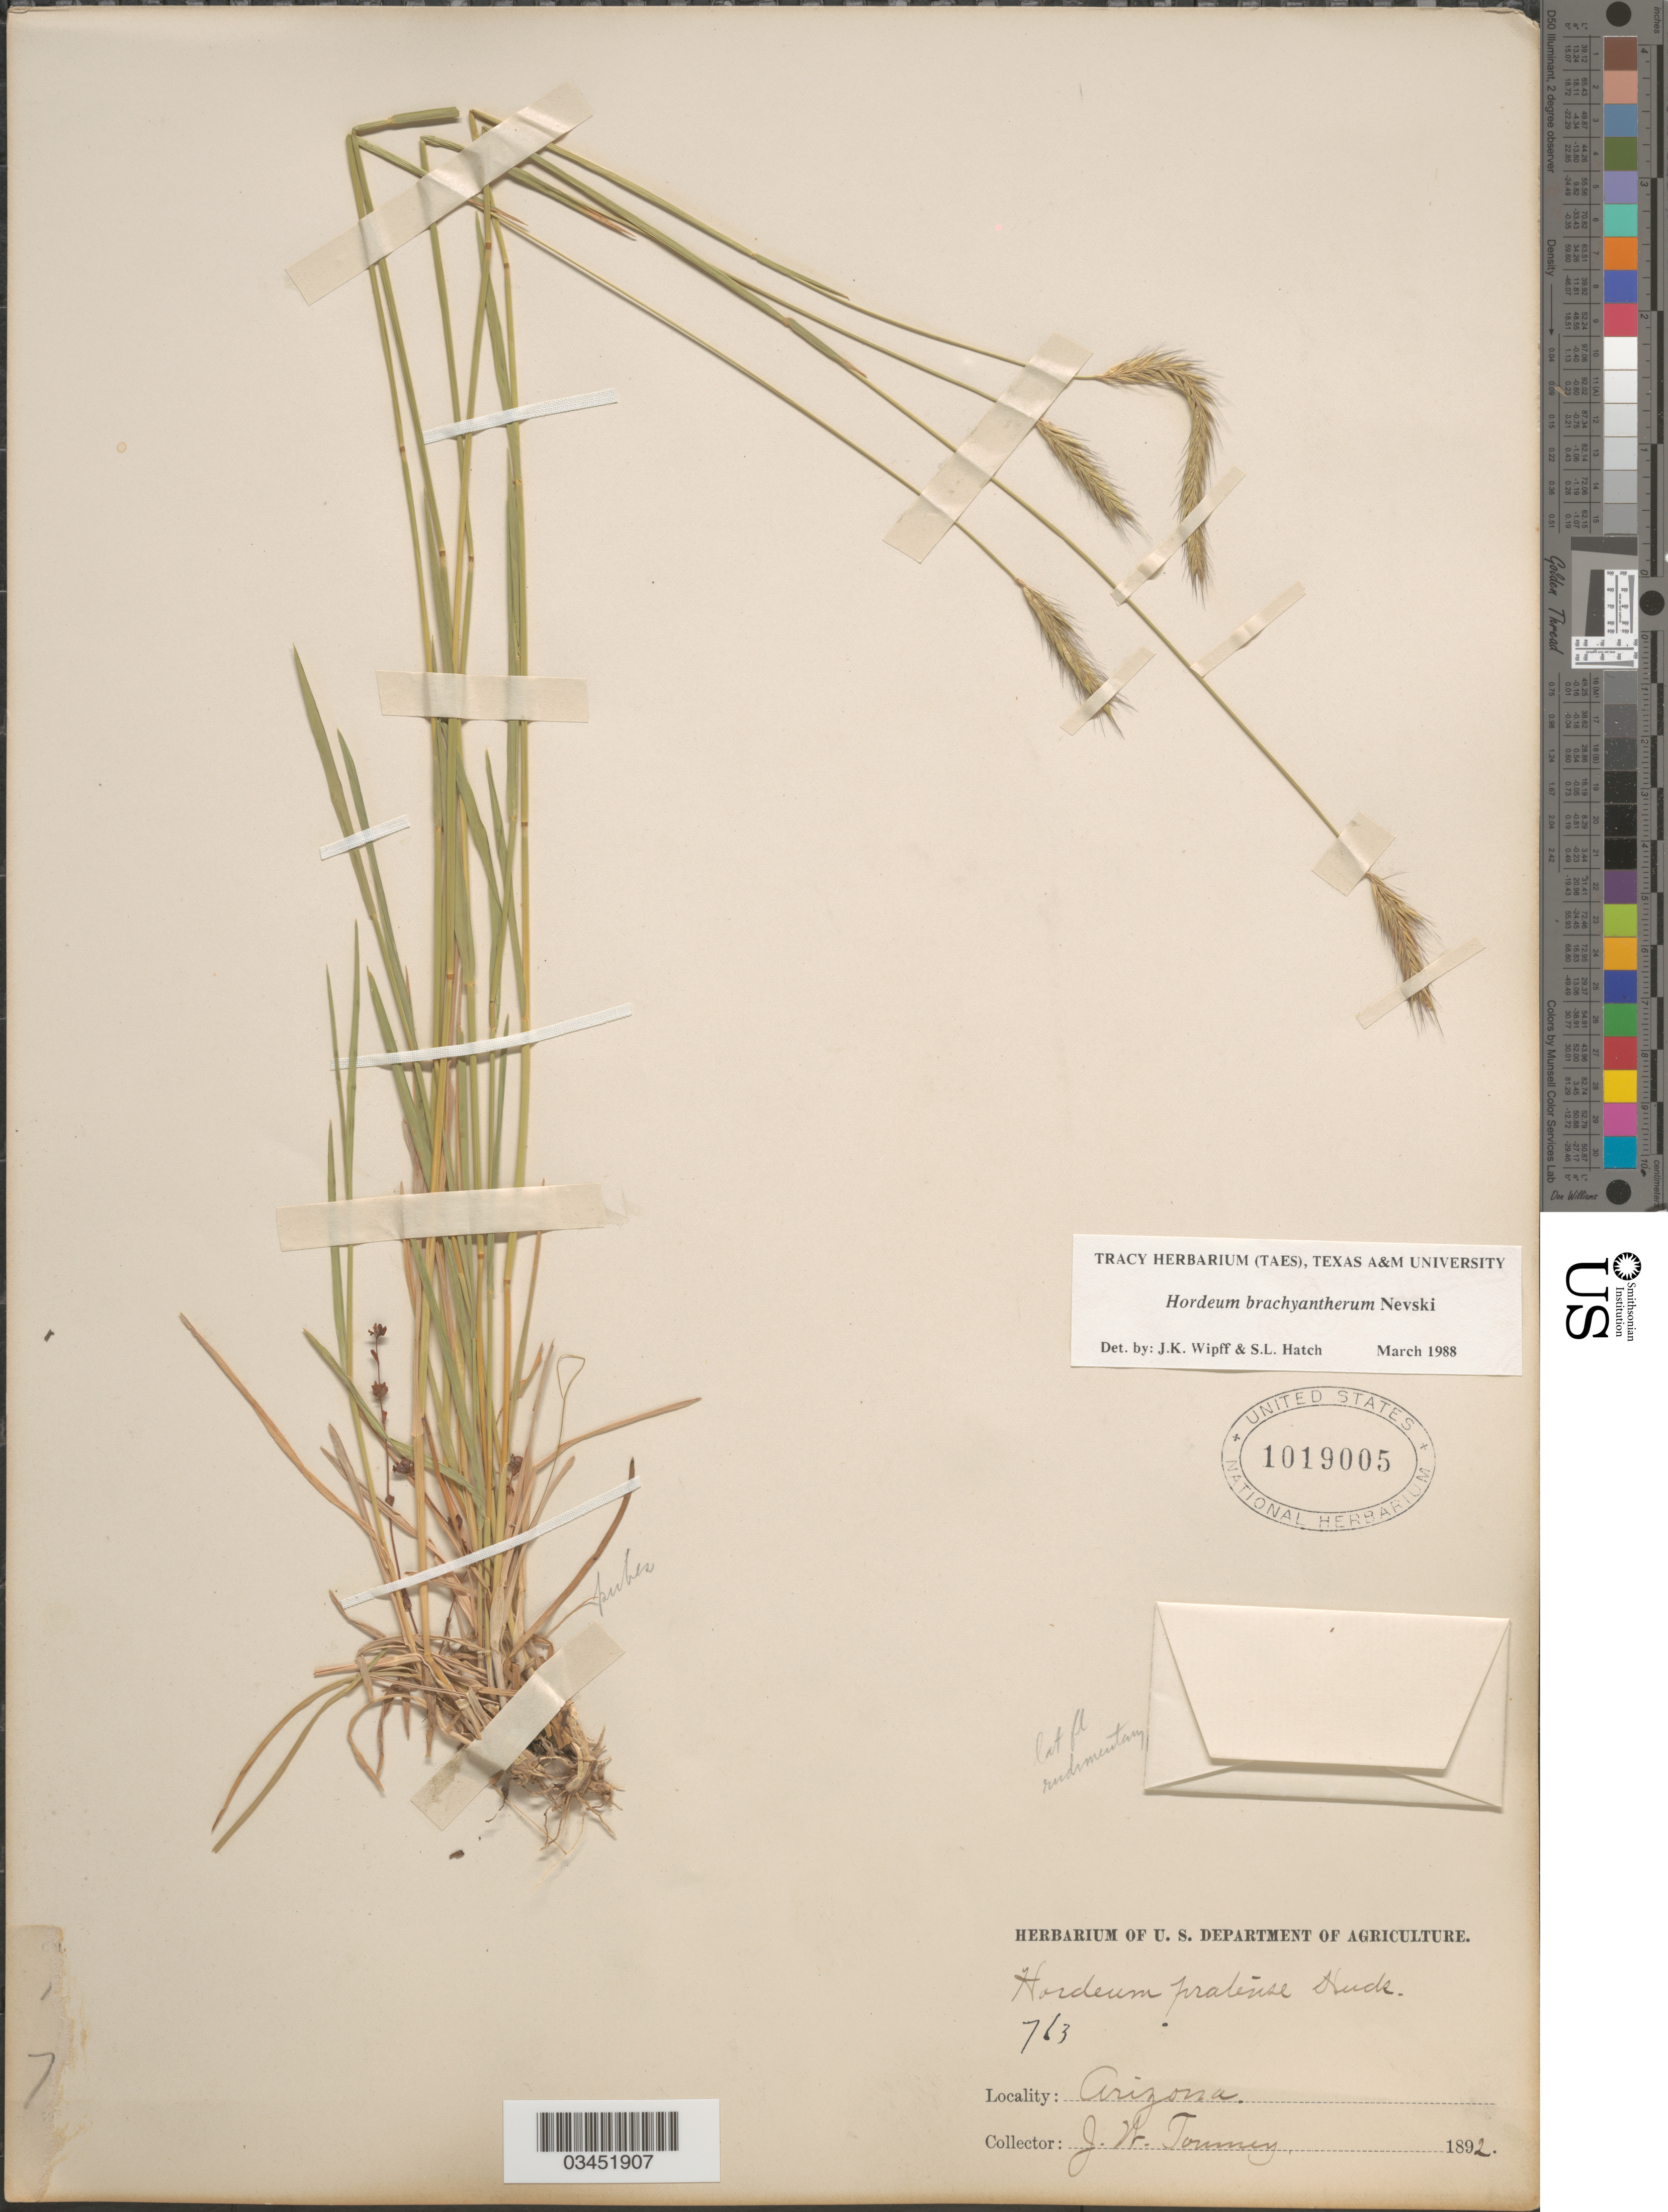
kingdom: Plantae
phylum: Tracheophyta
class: Liliopsida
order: Poales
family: Poaceae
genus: Hordeum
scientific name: Hordeum brachyantherum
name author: Nevski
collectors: J. W. Toumey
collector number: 763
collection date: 1892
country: United States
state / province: Arizona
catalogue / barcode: US 1019005